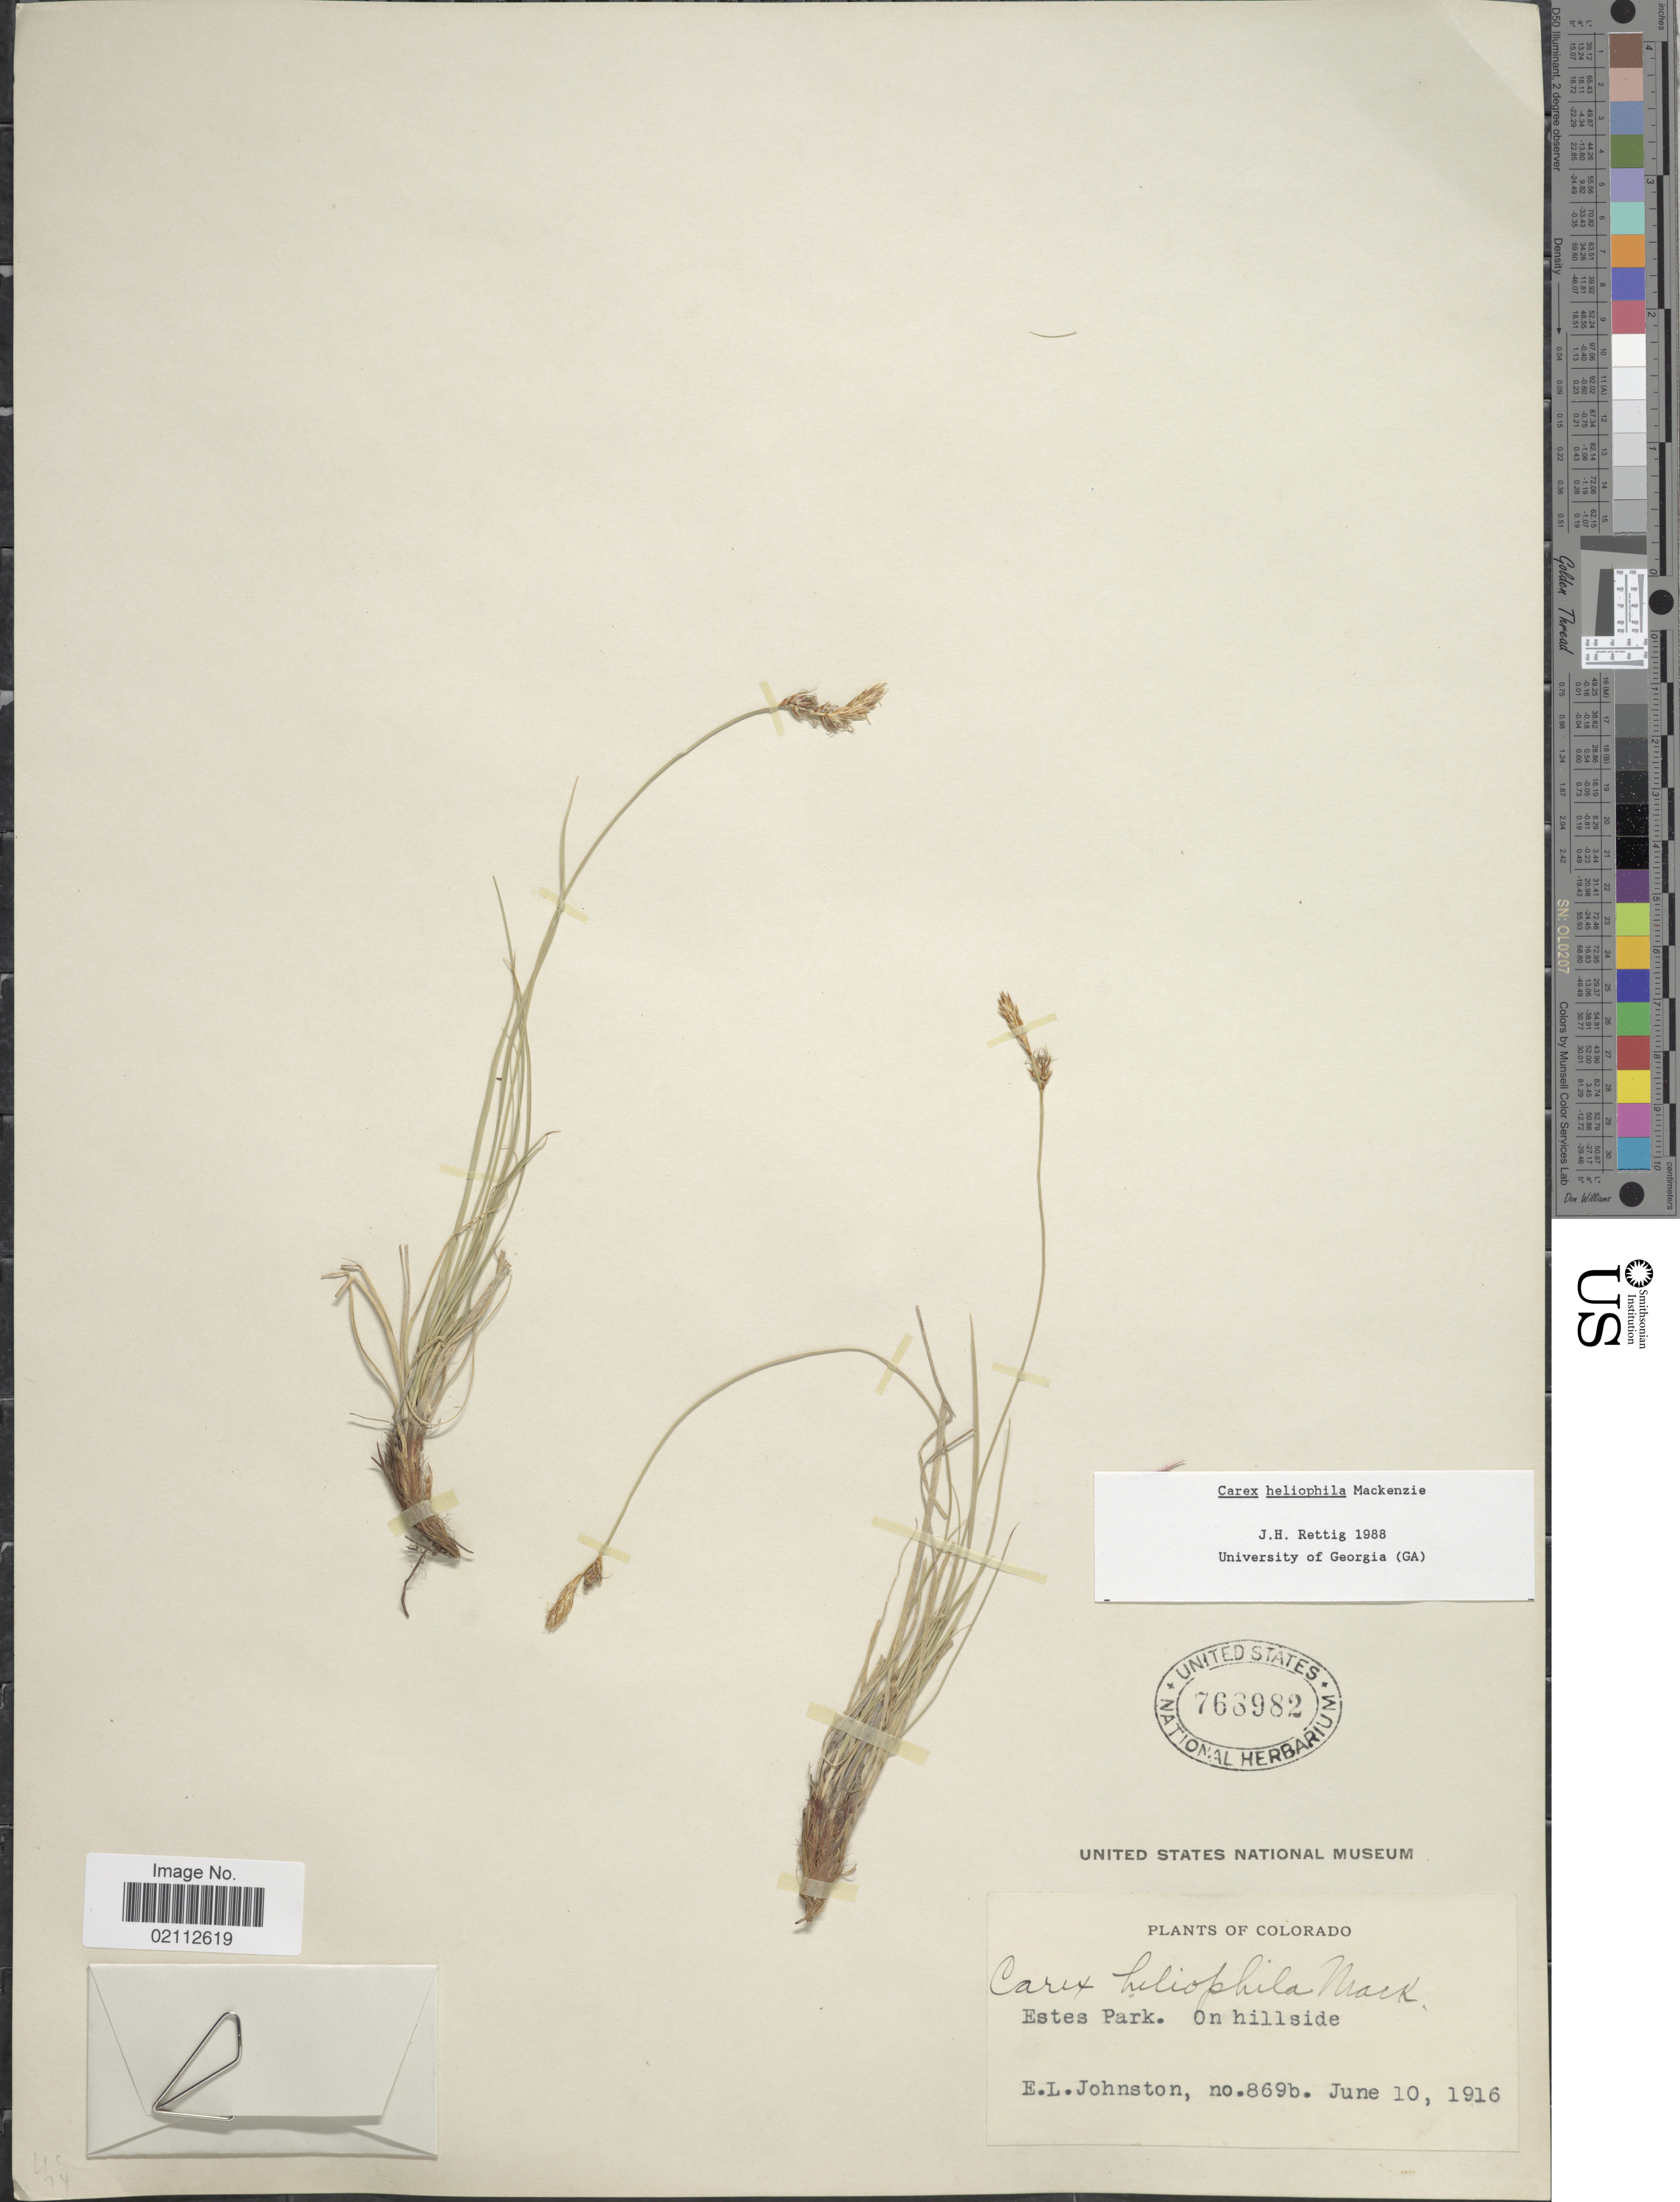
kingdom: Plantae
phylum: Tracheophyta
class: Liliopsida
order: Poales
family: Cyperaceae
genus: Carex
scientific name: Carex heliophila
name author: Mack.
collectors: E. L. Johnston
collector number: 869b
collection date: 1916-06-10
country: United States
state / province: Colorado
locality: Estes Park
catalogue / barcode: US 768982